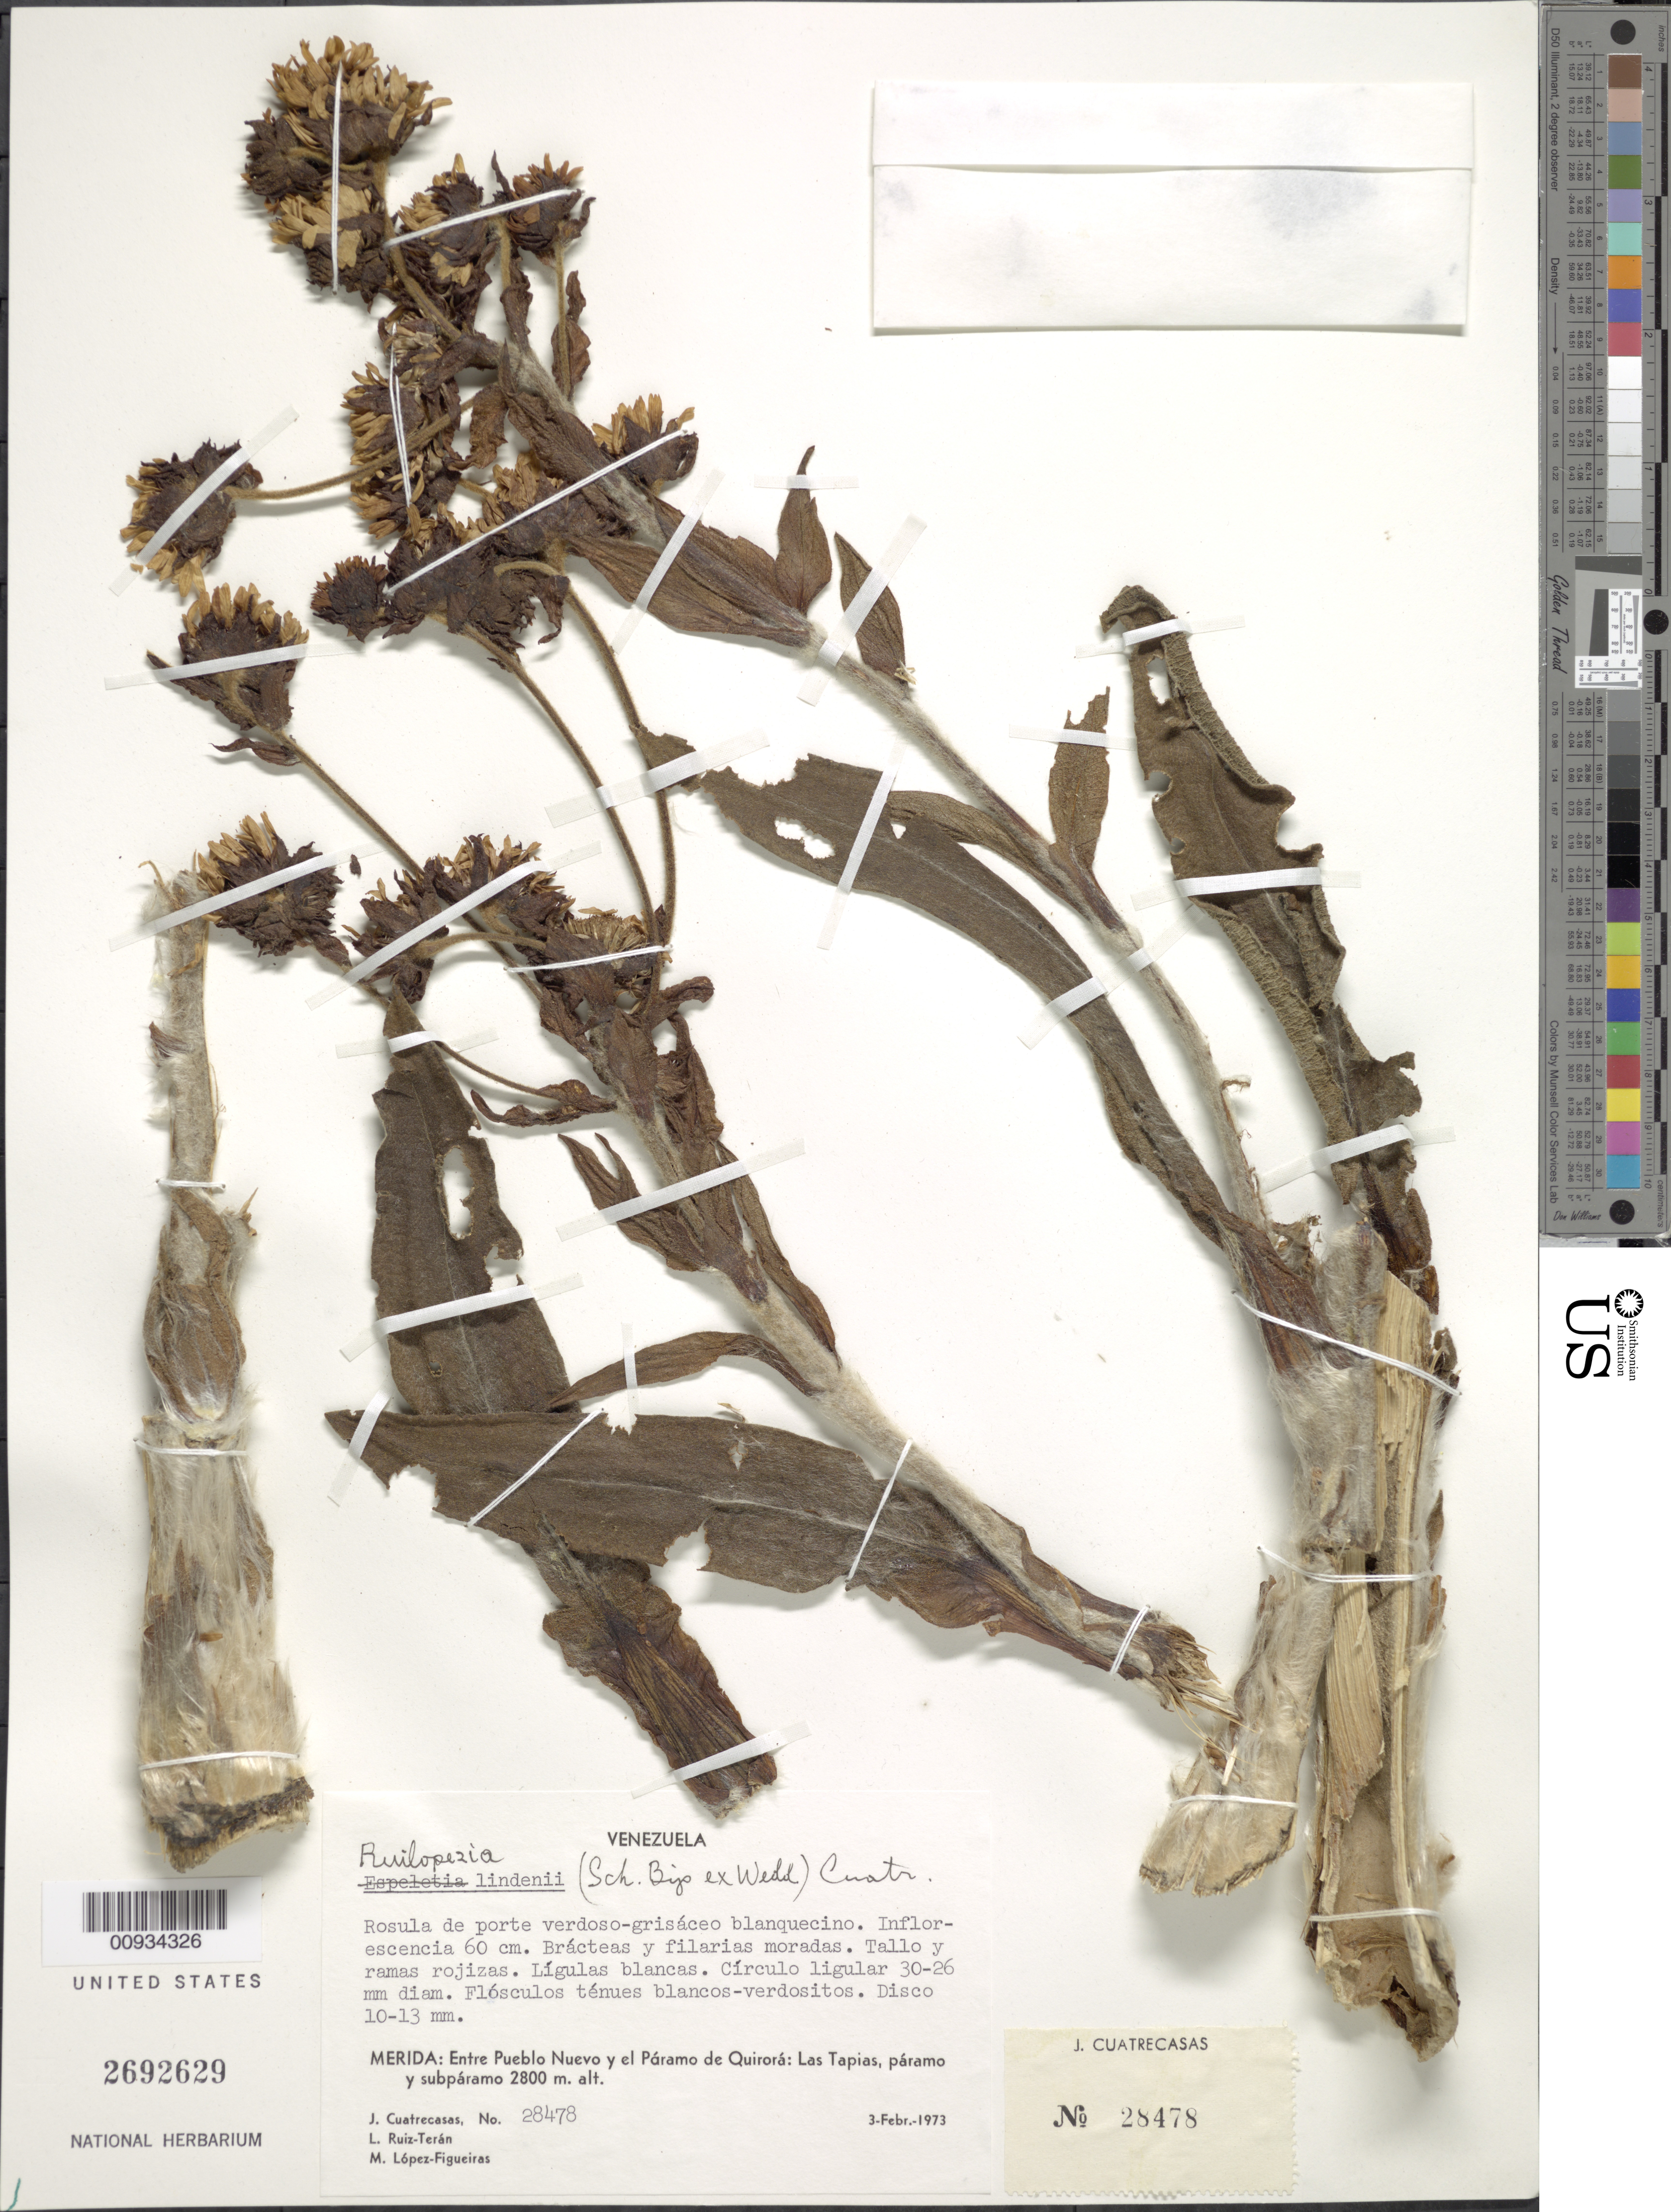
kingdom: Plantae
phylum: Tracheophyta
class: Magnoliopsida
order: Asterales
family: Asteraceae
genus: Ruilopezia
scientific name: Ruilopezia lindenii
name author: (Sch. Bip. ex Wedd.) Cuatrec.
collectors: J. Cuatrecasas, L. E. Ruíz-Terán & M. López Figueiras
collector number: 28478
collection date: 1973-02-03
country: Venezuela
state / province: Mérida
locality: Entre Pueblo Nuevo y el Paramo de Quirora, Las Tapias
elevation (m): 2800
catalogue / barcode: US 2692629